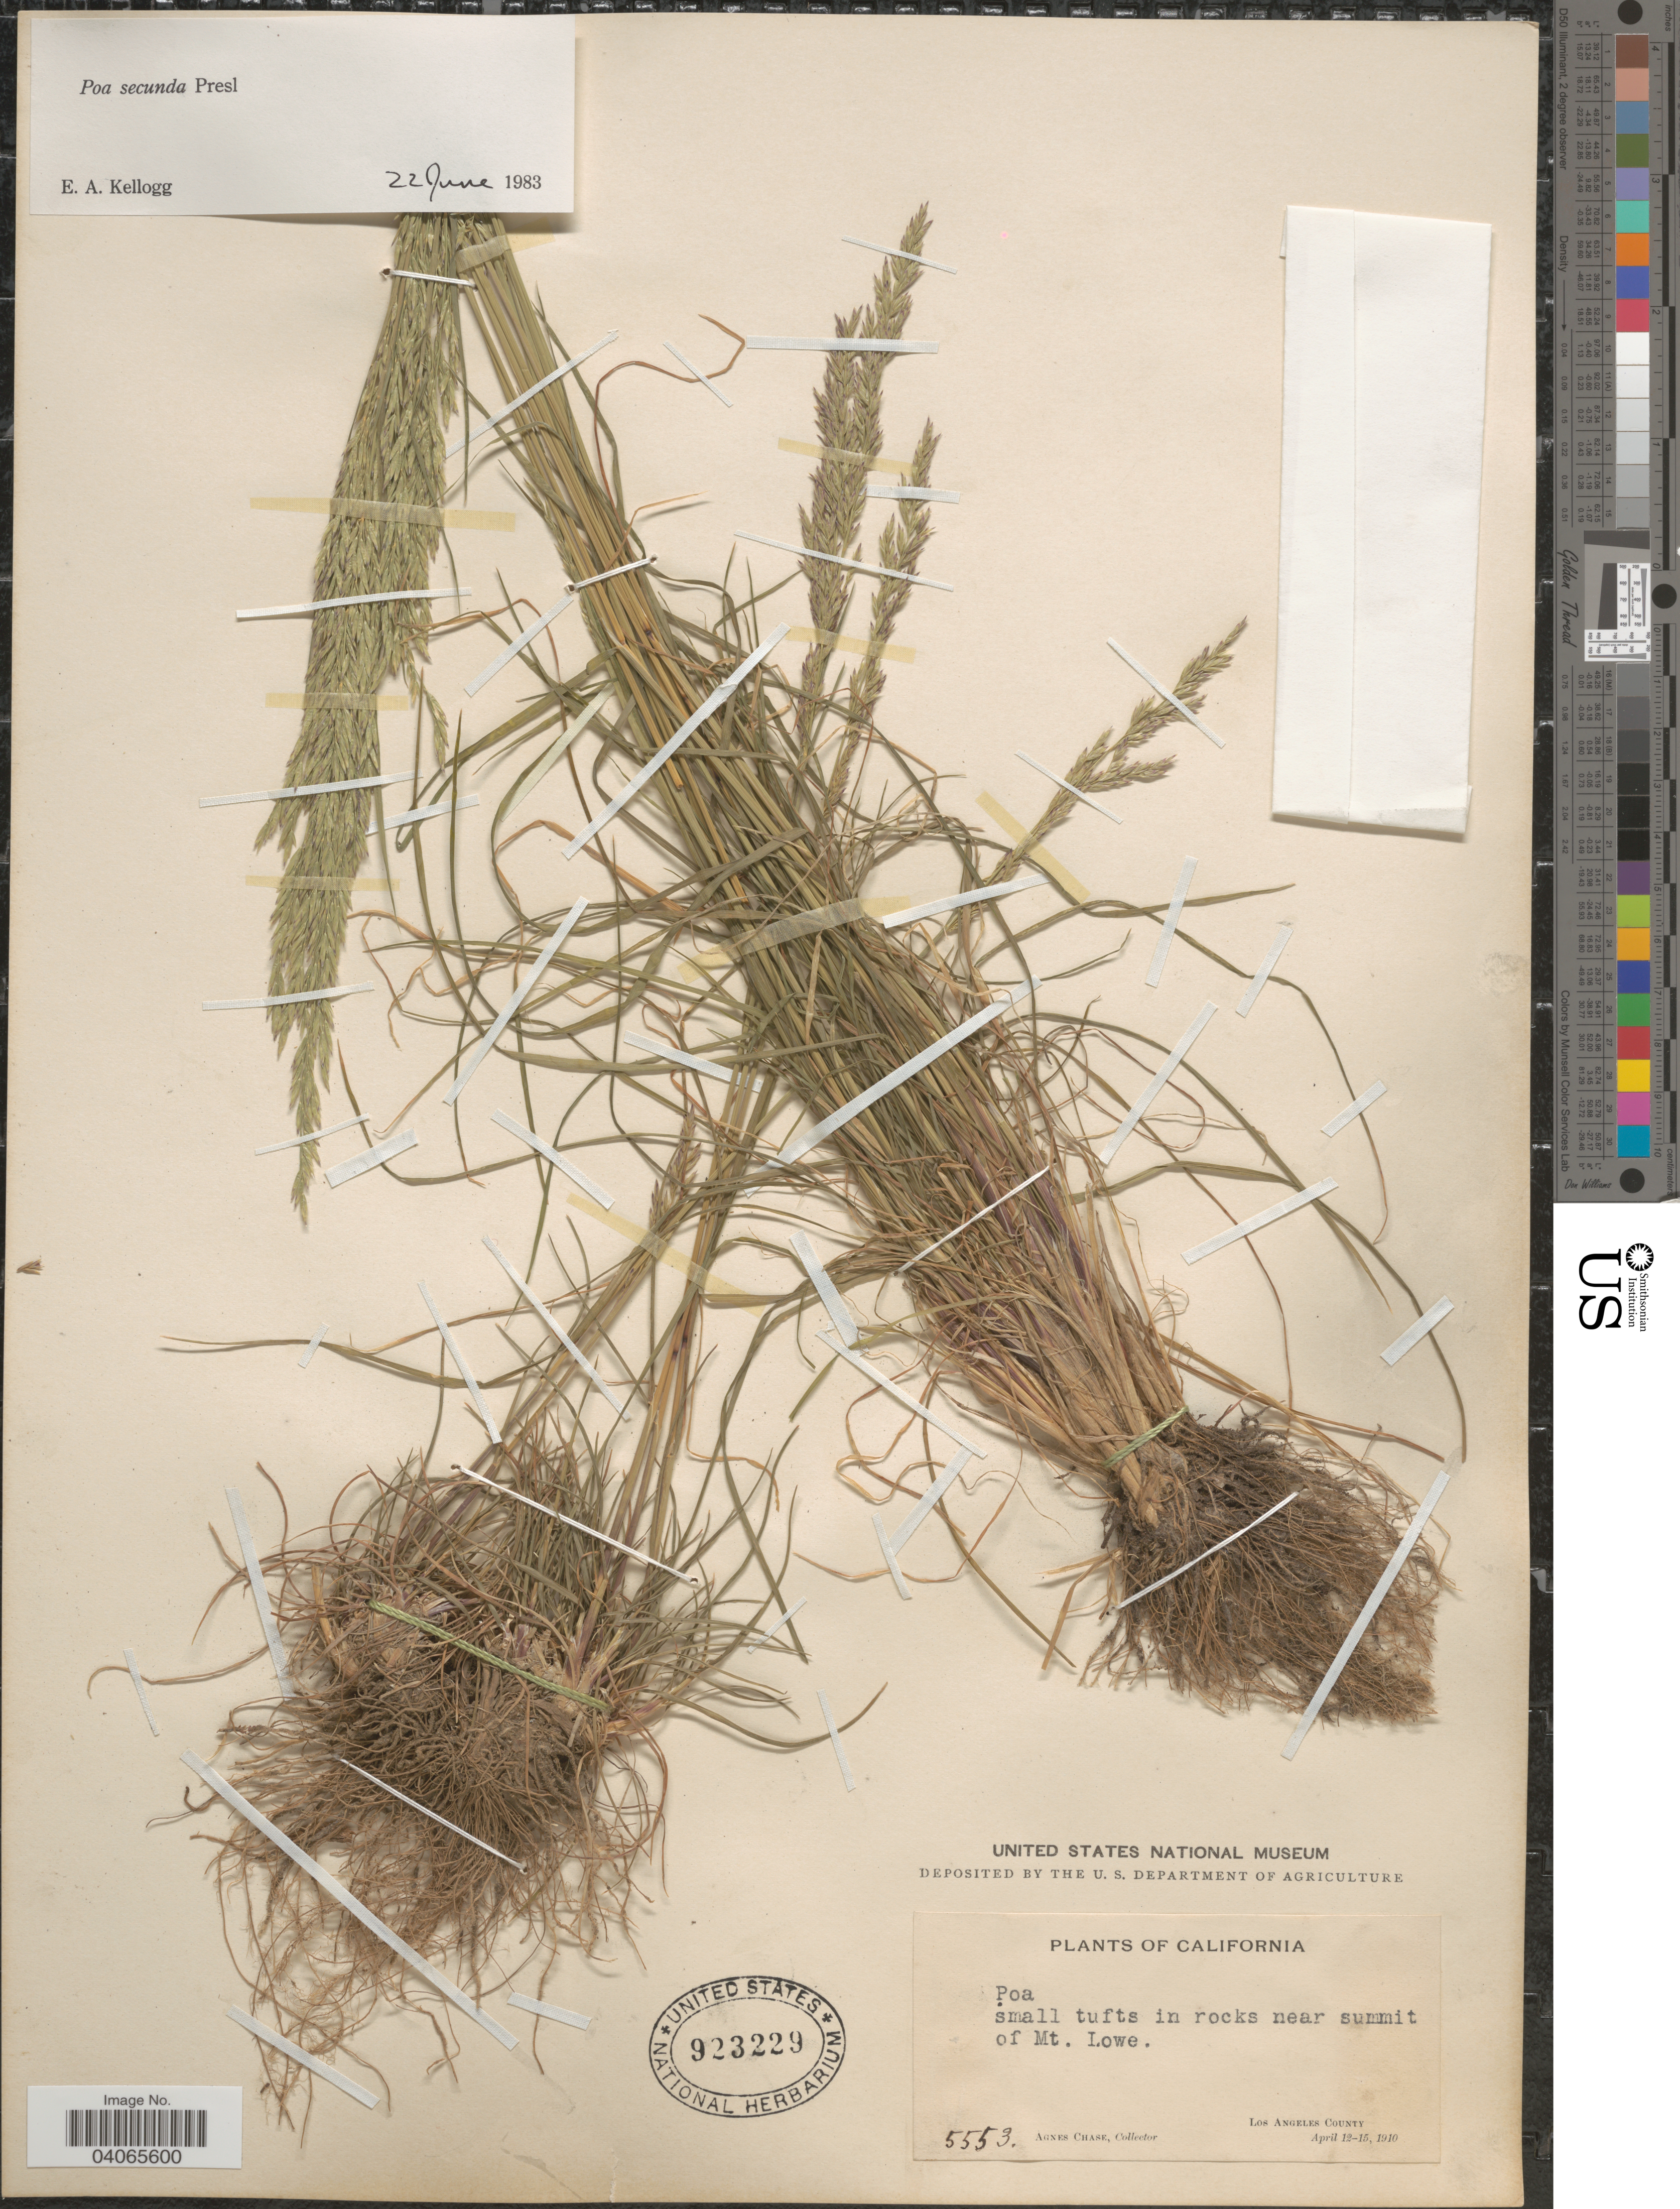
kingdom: Plantae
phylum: Tracheophyta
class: Liliopsida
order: Poales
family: Poaceae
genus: Poa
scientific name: Poa secunda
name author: J. Presl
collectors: A. Chase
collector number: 5553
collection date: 1910-04-12/1910-04-15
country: United States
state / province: California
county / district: Los Angeles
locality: Small tufts in rocks near summit of Mt. Lowe. Los Angeles County.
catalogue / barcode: US 923229